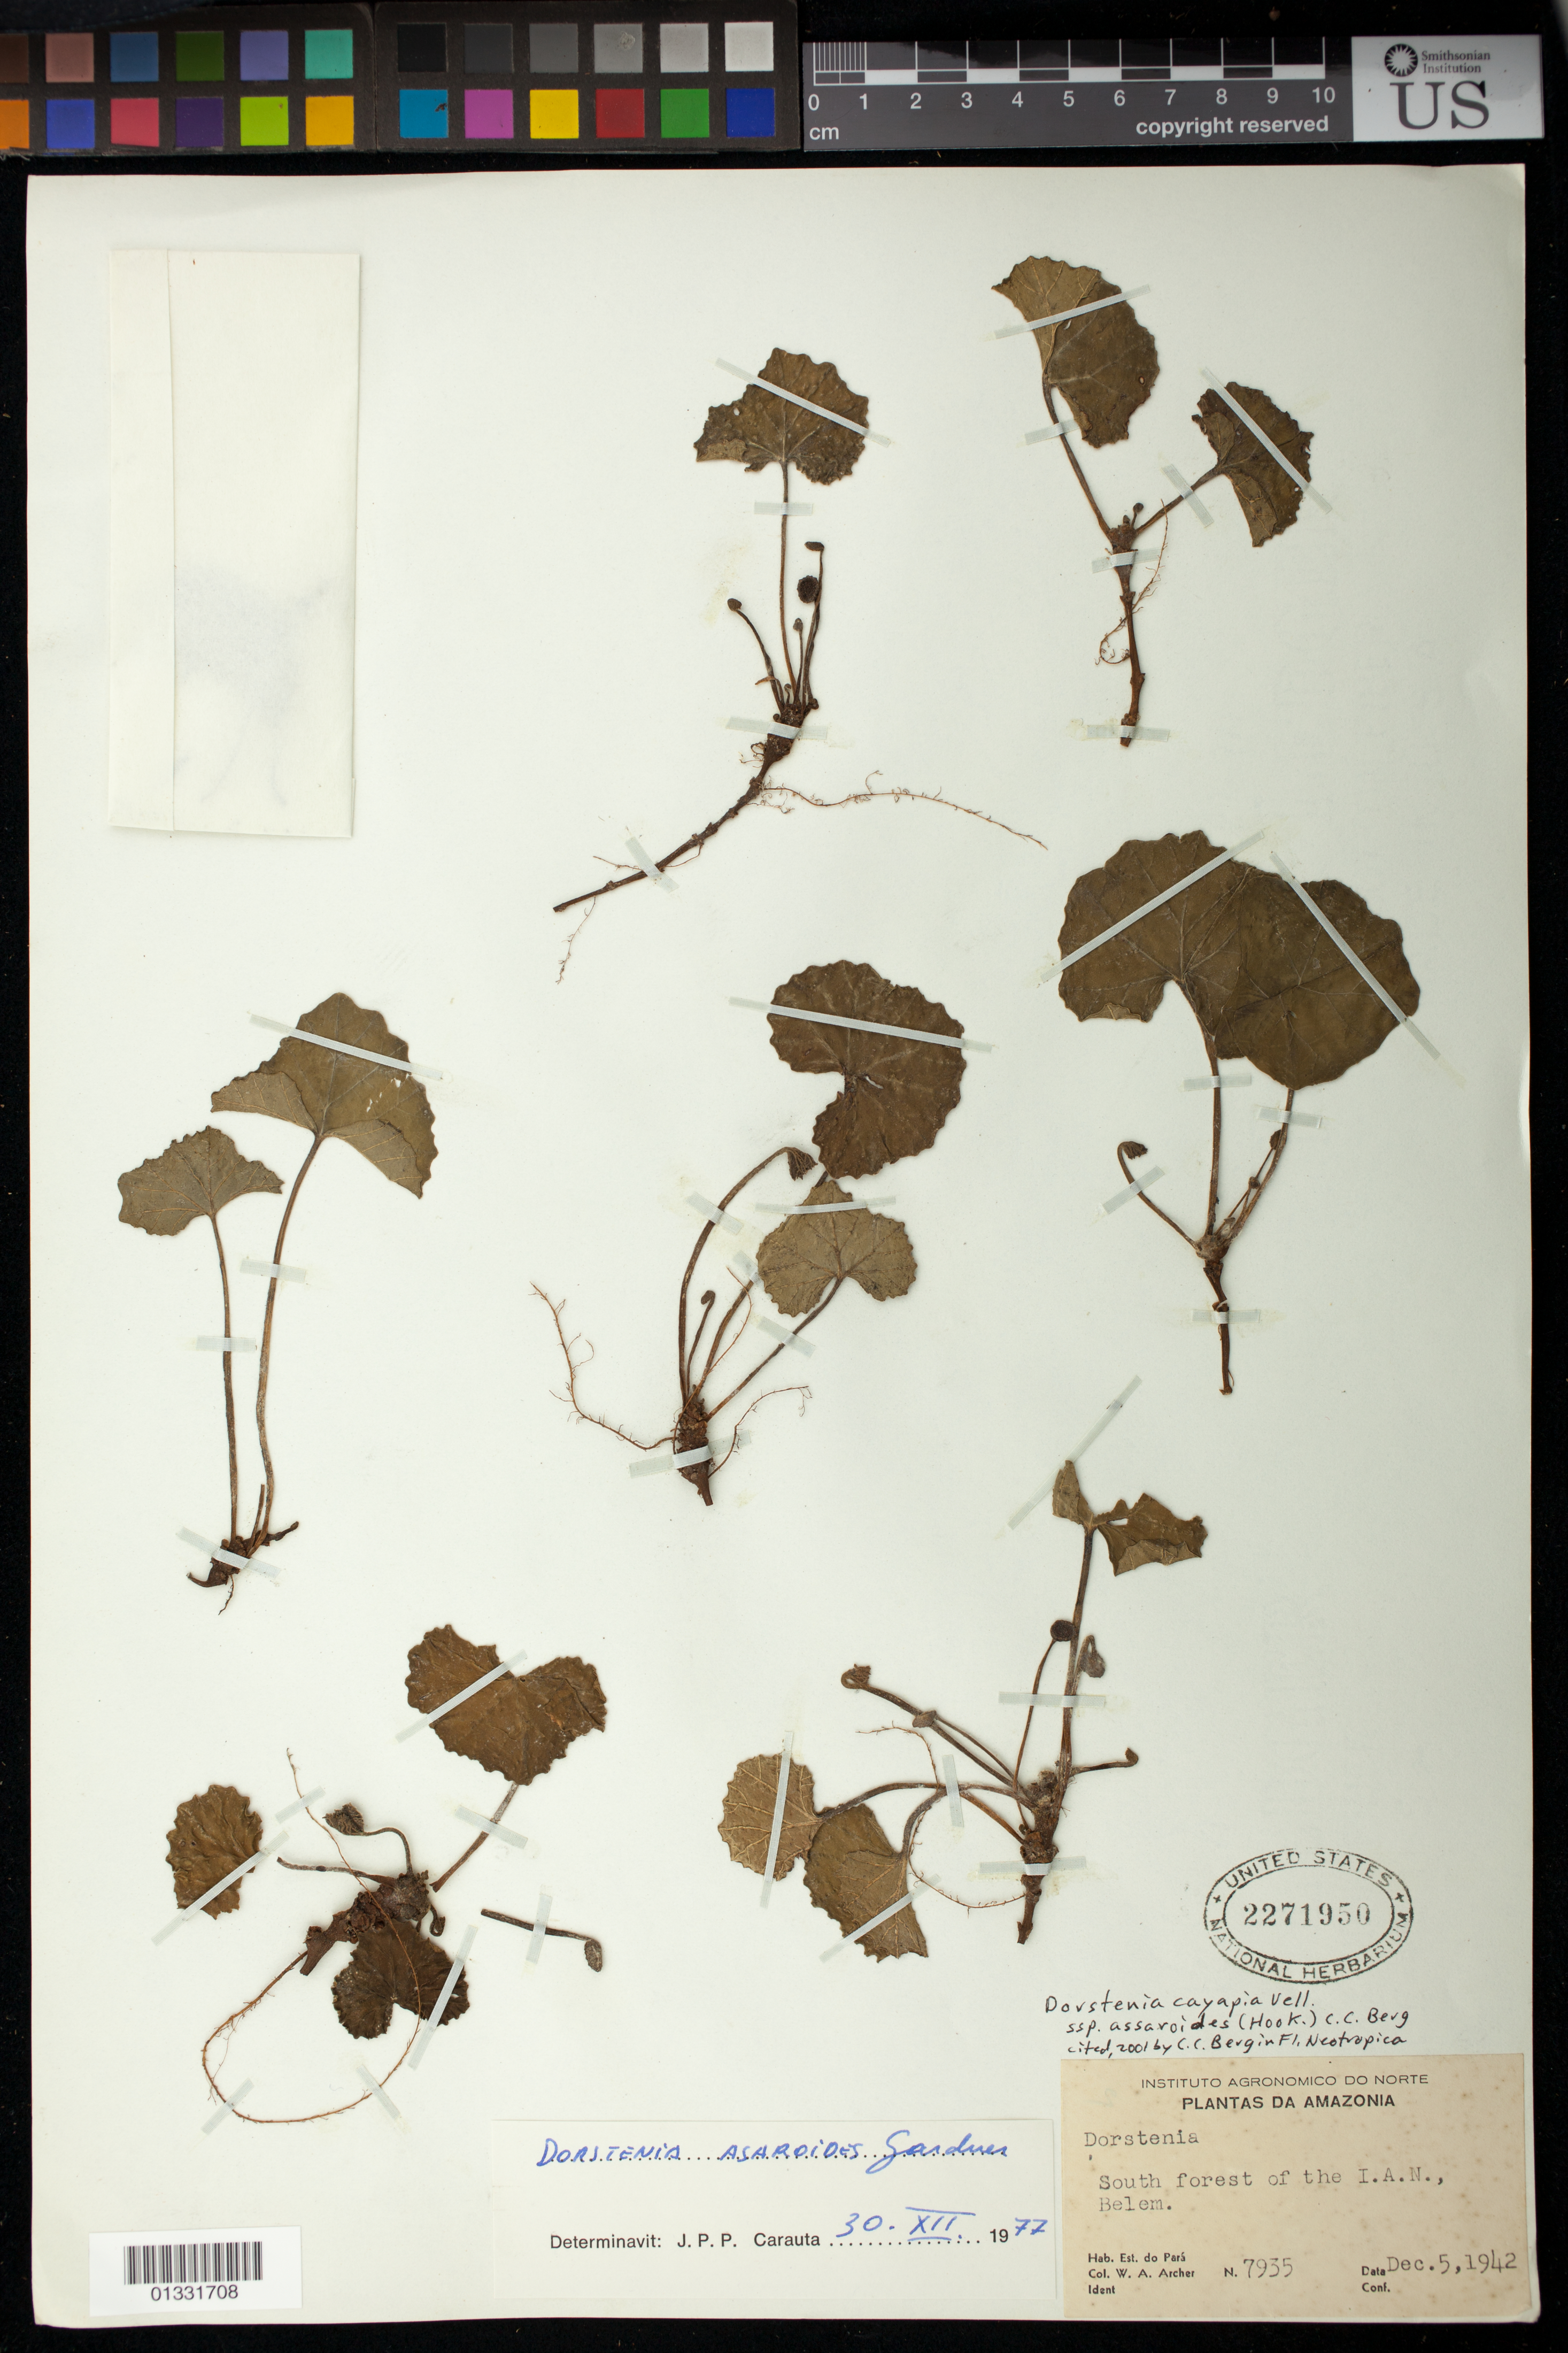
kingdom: Plantae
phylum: Tracheophyta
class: Magnoliopsida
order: Rosales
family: Moraceae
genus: Dorstenia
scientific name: Dorstenia cayapia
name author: Vell.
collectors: W. A. Archer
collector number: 7935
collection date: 1942-12-05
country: Brazil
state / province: Pará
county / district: Belém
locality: South forest of the I.A.N.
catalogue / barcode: US 2271950